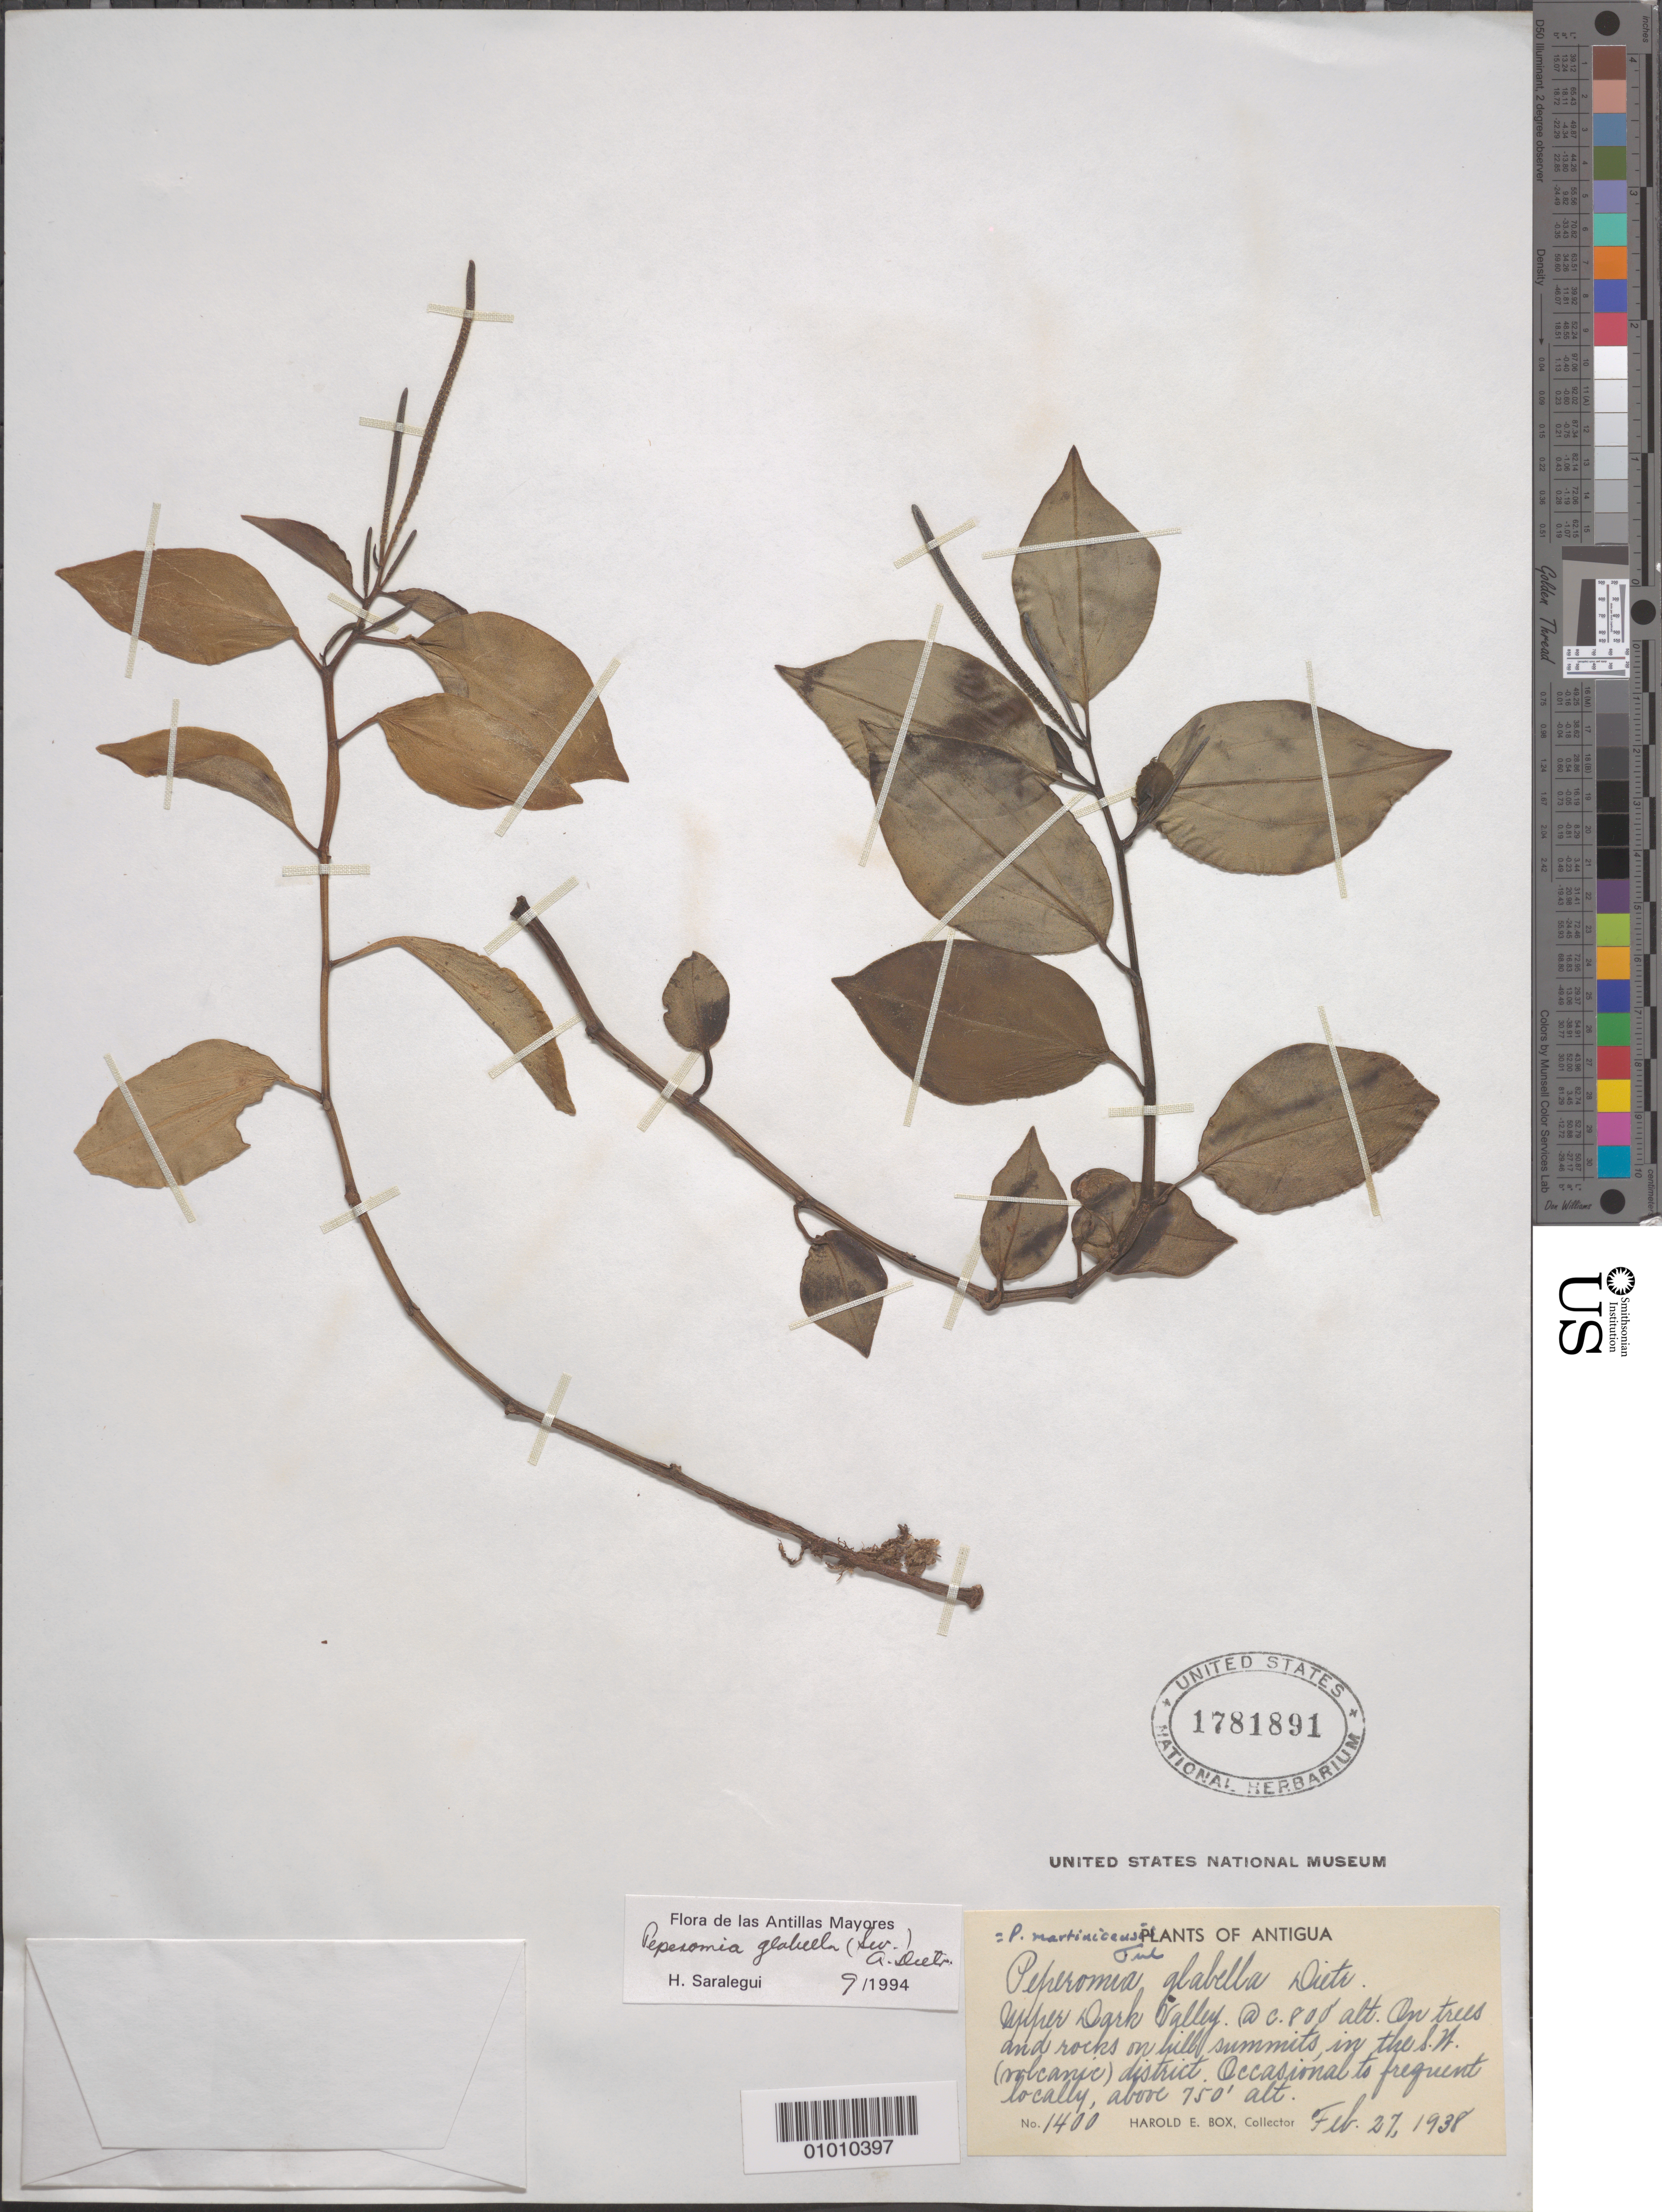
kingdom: Plantae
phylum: Tracheophyta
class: Magnoliopsida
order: Piperales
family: Piperaceae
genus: Peperomia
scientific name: Peperomia martinicensis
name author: Trel.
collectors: H. E. Box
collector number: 1400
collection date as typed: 27 Feb 1938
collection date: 1938-02-27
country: Antigua and Barbuda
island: Antigua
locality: On trees and rocks on hill summits, in the SW district.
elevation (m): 229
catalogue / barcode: US 1781891